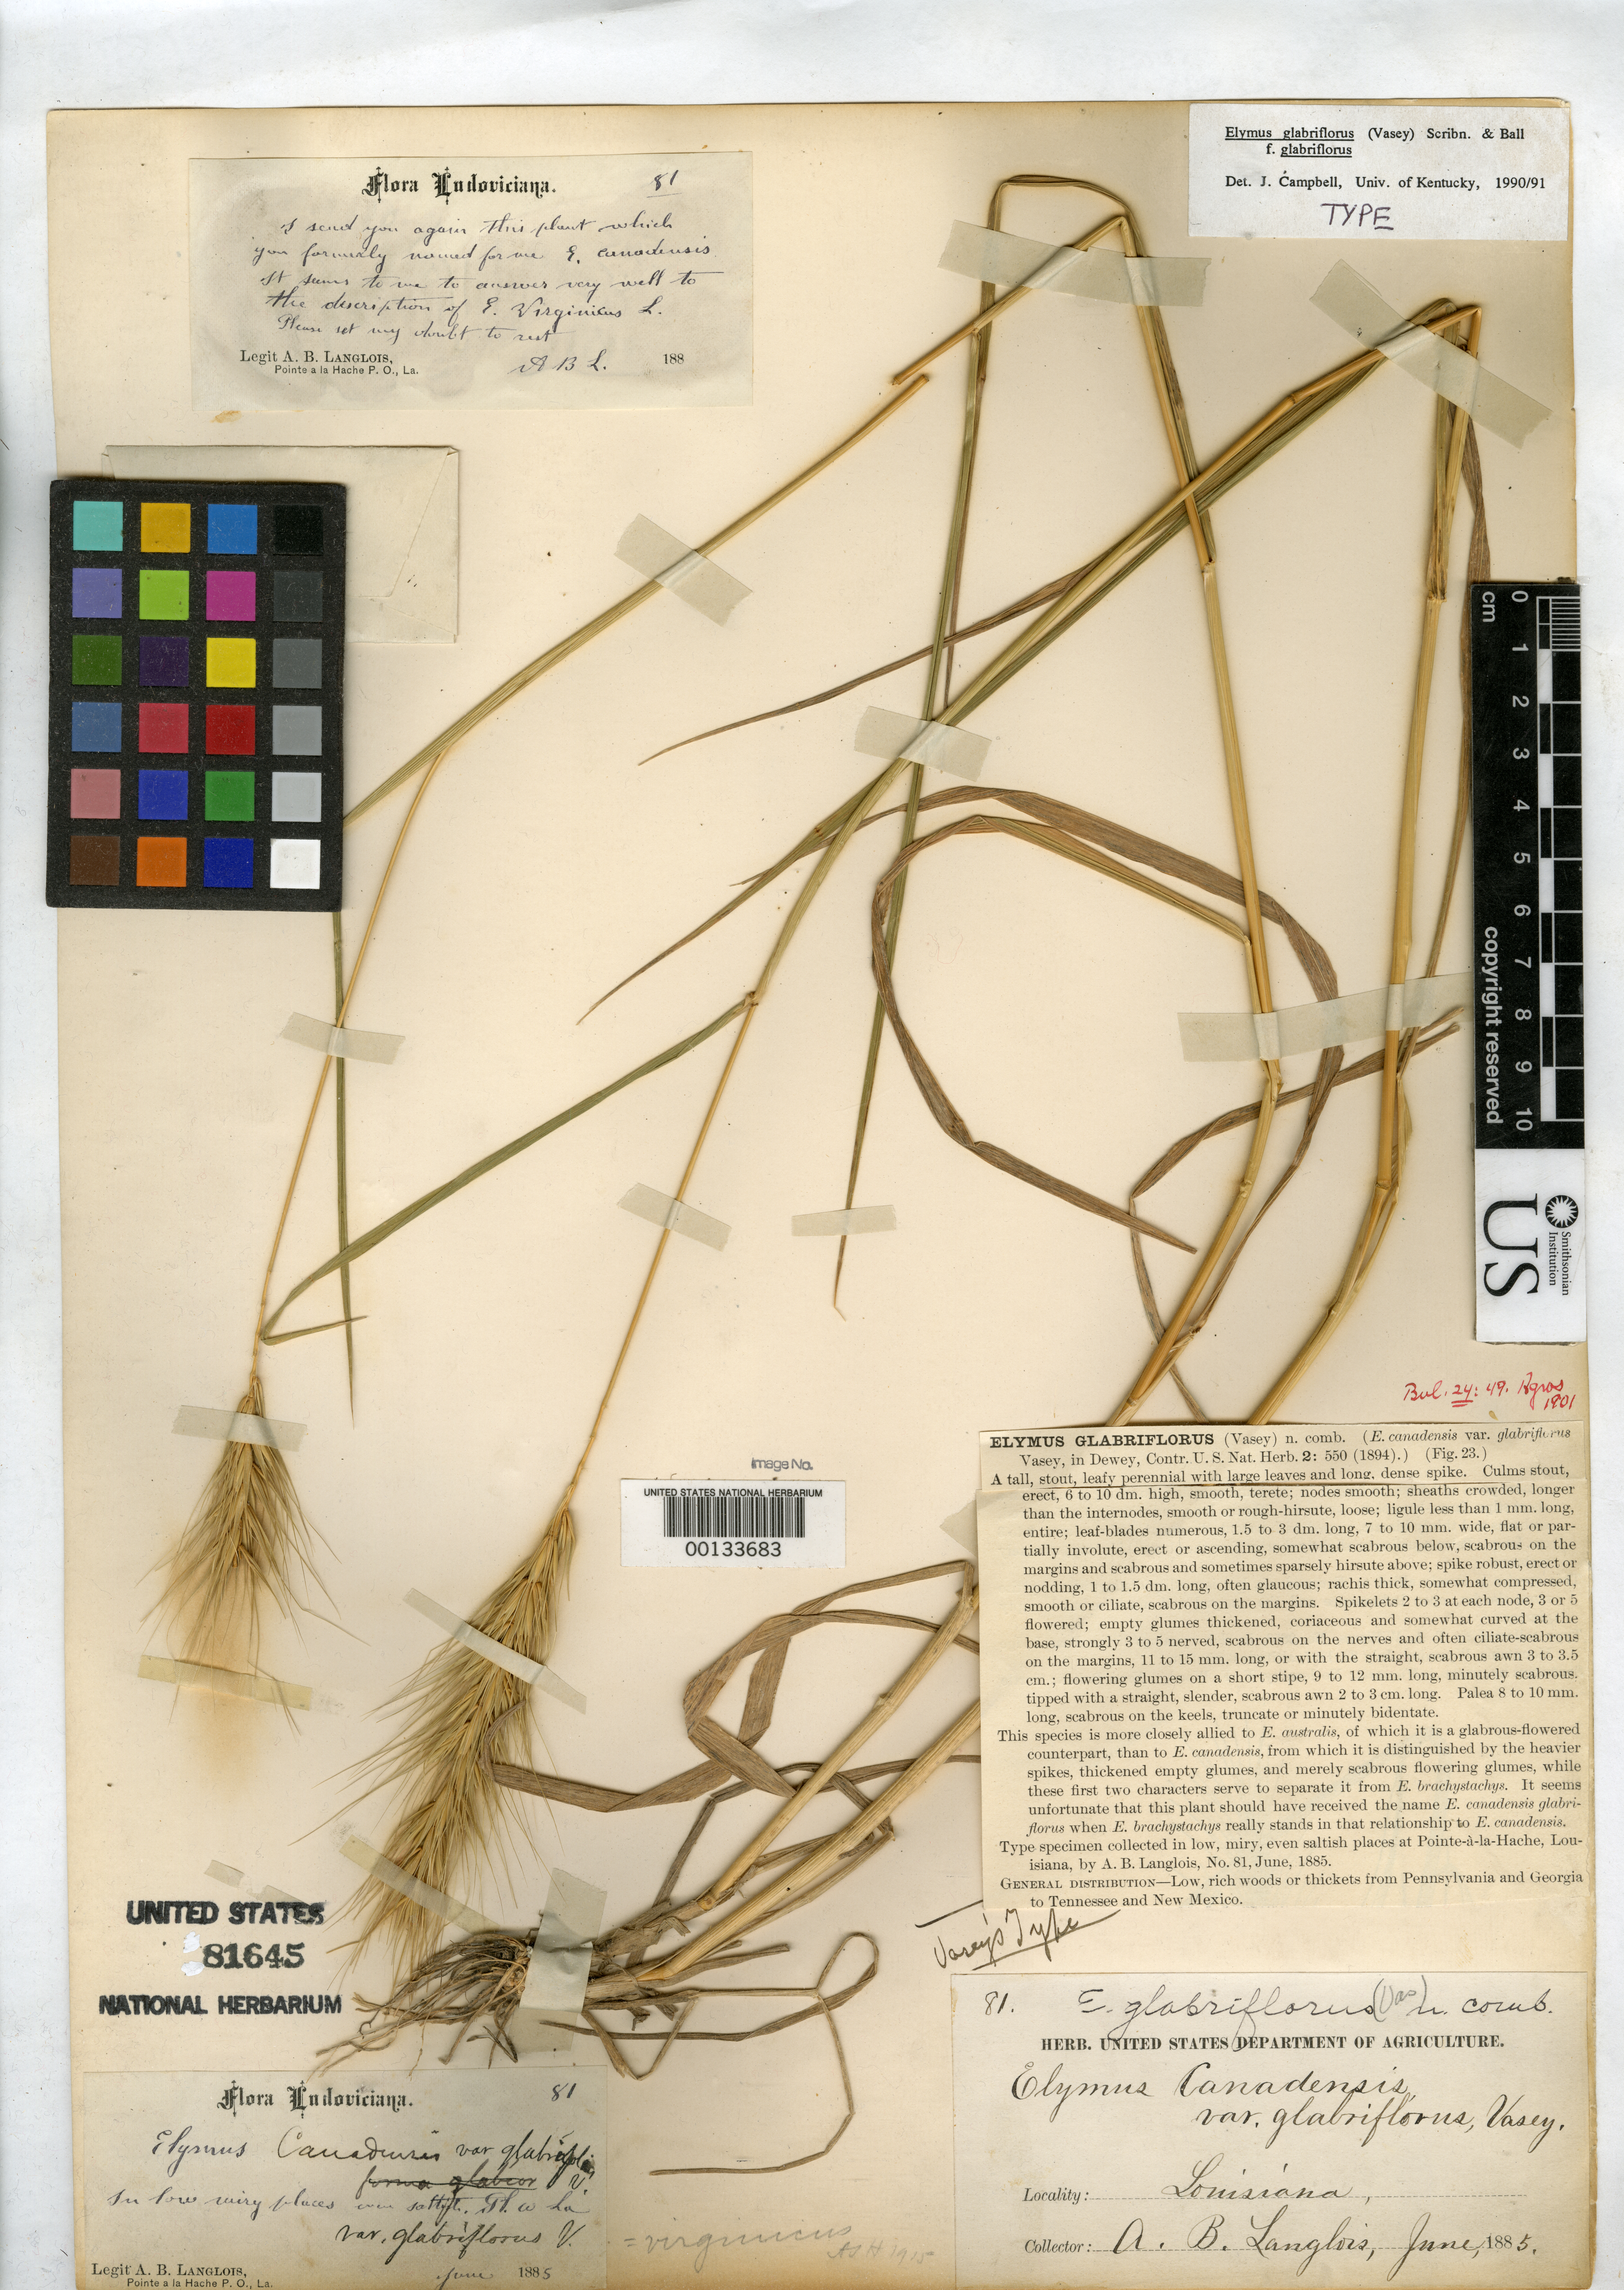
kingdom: Plantae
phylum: Tracheophyta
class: Liliopsida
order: Poales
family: Poaceae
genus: Elymus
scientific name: Elymus canadensis var. glabriflorus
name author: Vasey ex L.H. Dewey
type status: Syntype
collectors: A. B. Langlois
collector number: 81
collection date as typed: Jun 1885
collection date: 1885-06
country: United States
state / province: Louisiana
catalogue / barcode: US 81645